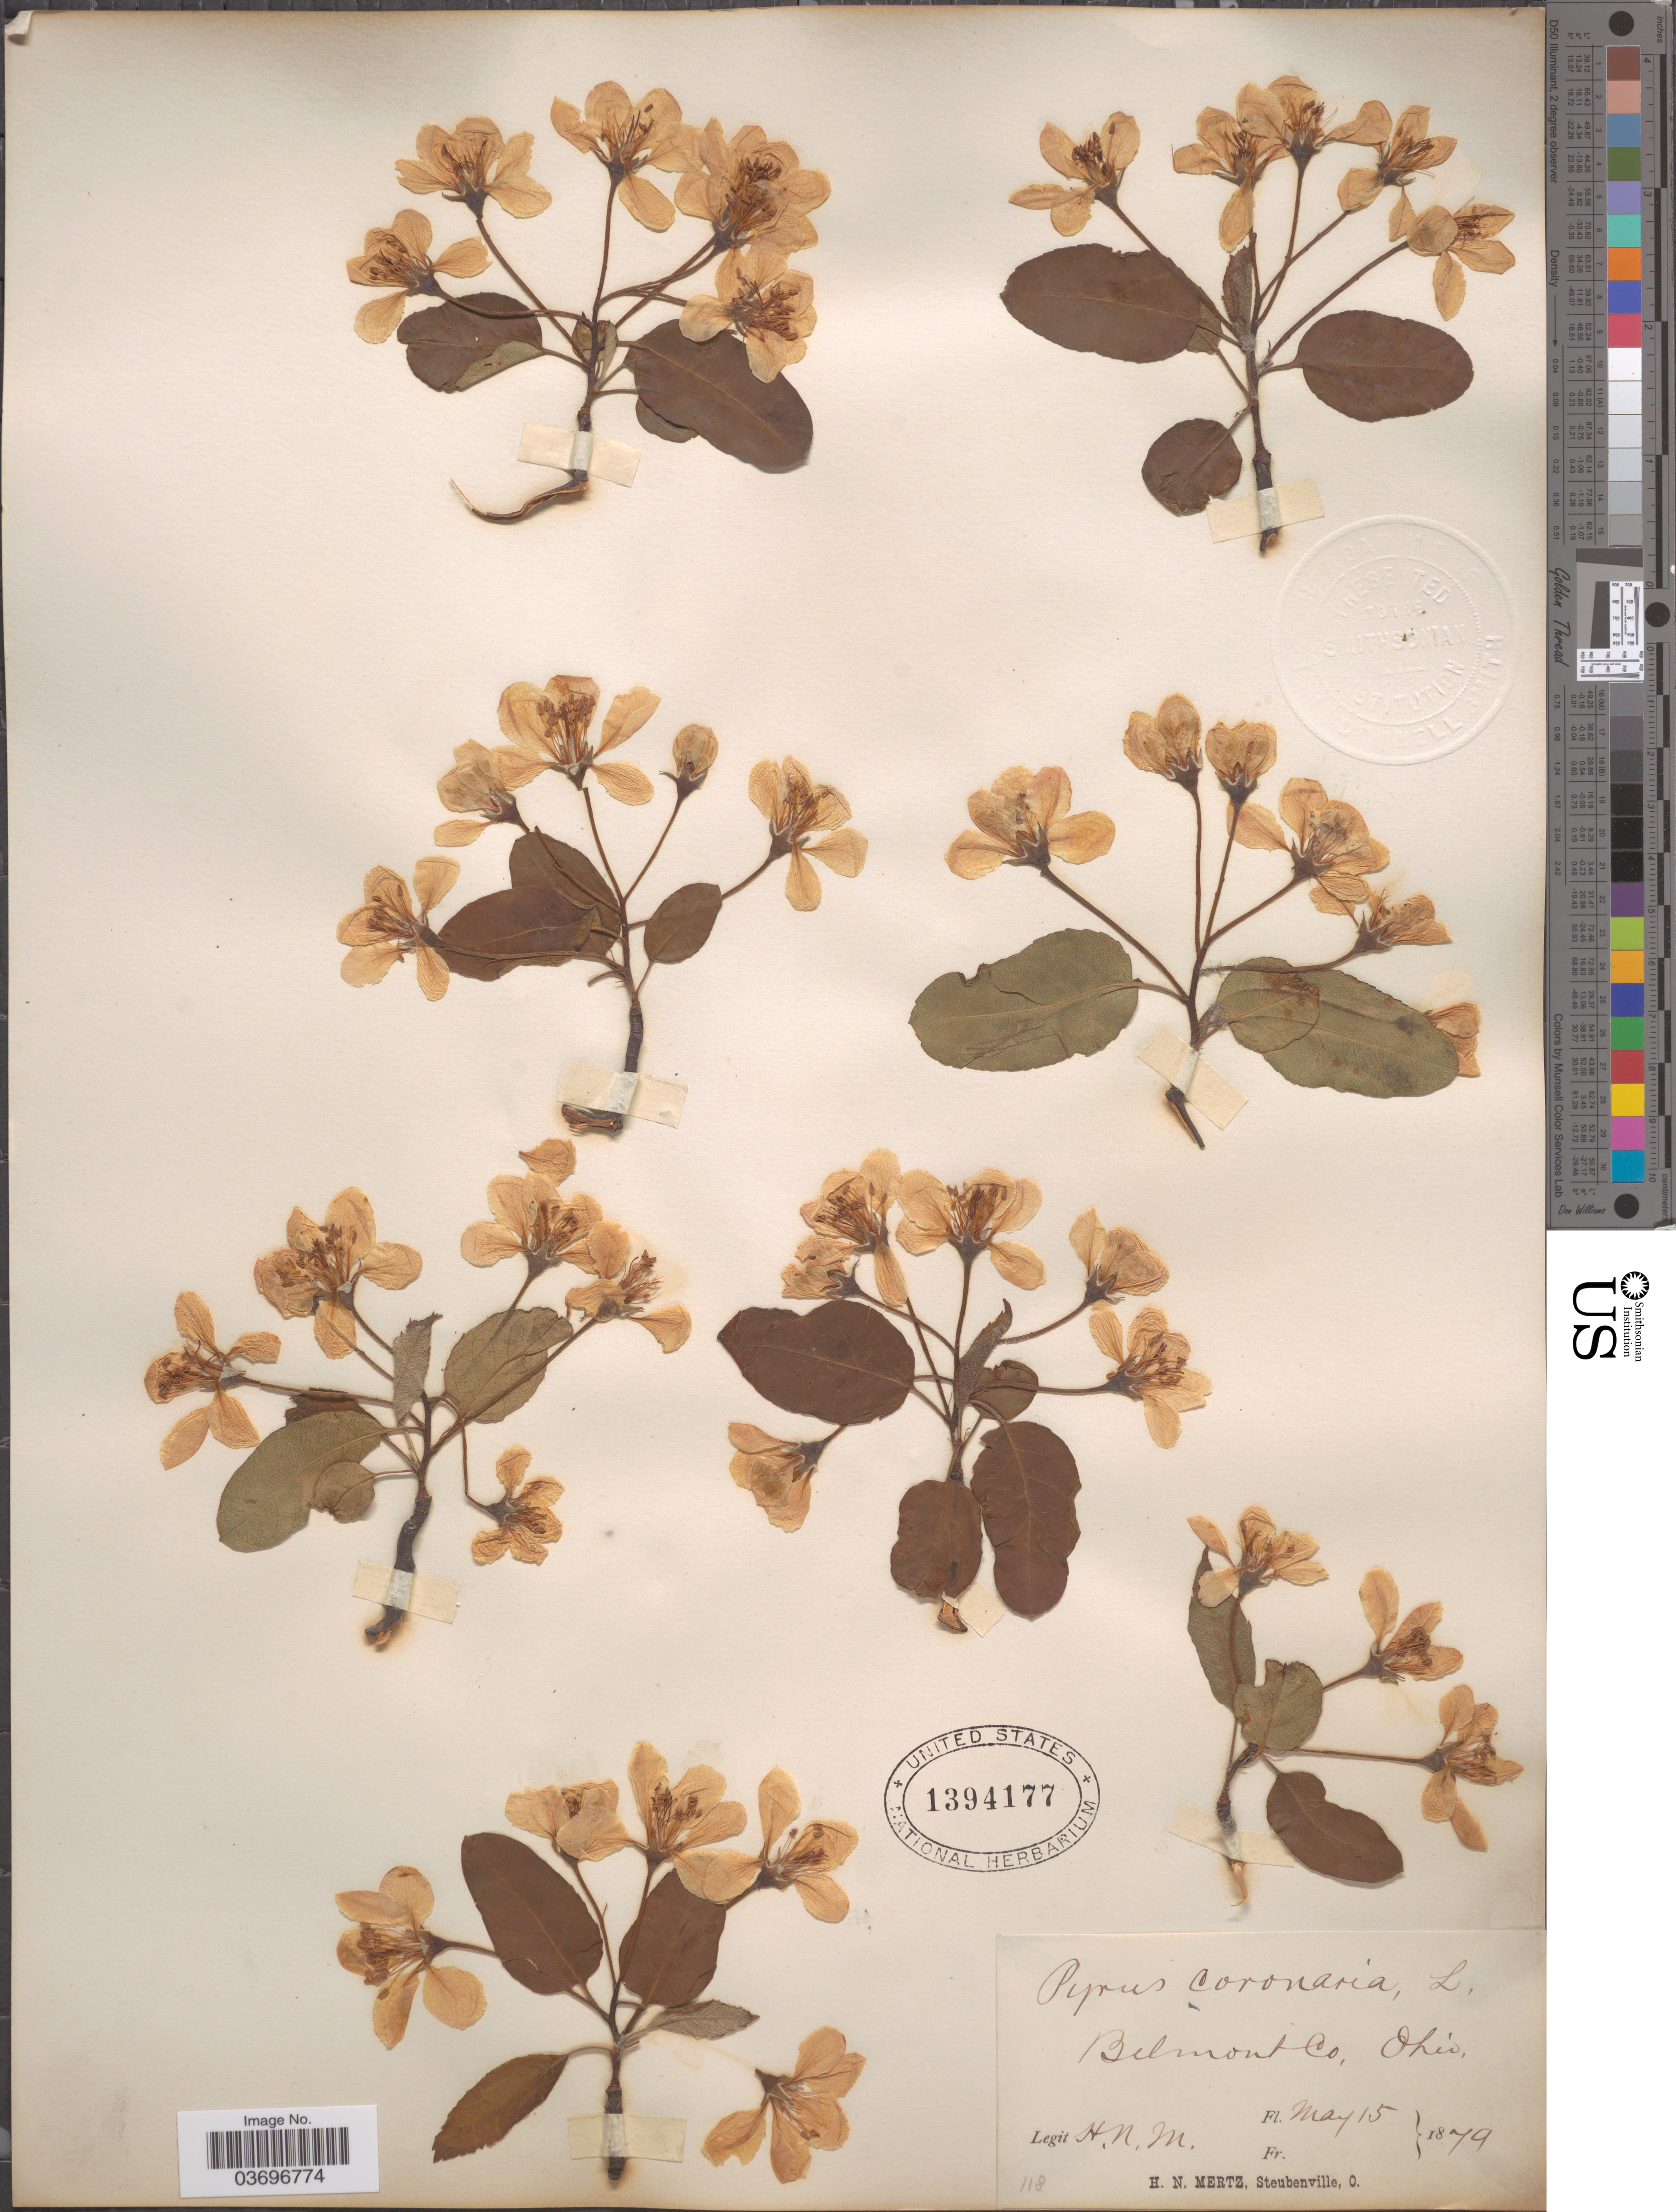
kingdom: Plantae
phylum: Tracheophyta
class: Magnoliopsida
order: Rosales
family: Rosaceae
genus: Malus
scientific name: Malus coronaria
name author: (L.) Mill.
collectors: H. Mertz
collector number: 118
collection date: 1879-05-15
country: United States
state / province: Ohio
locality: Belmont Co.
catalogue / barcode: US 1394177